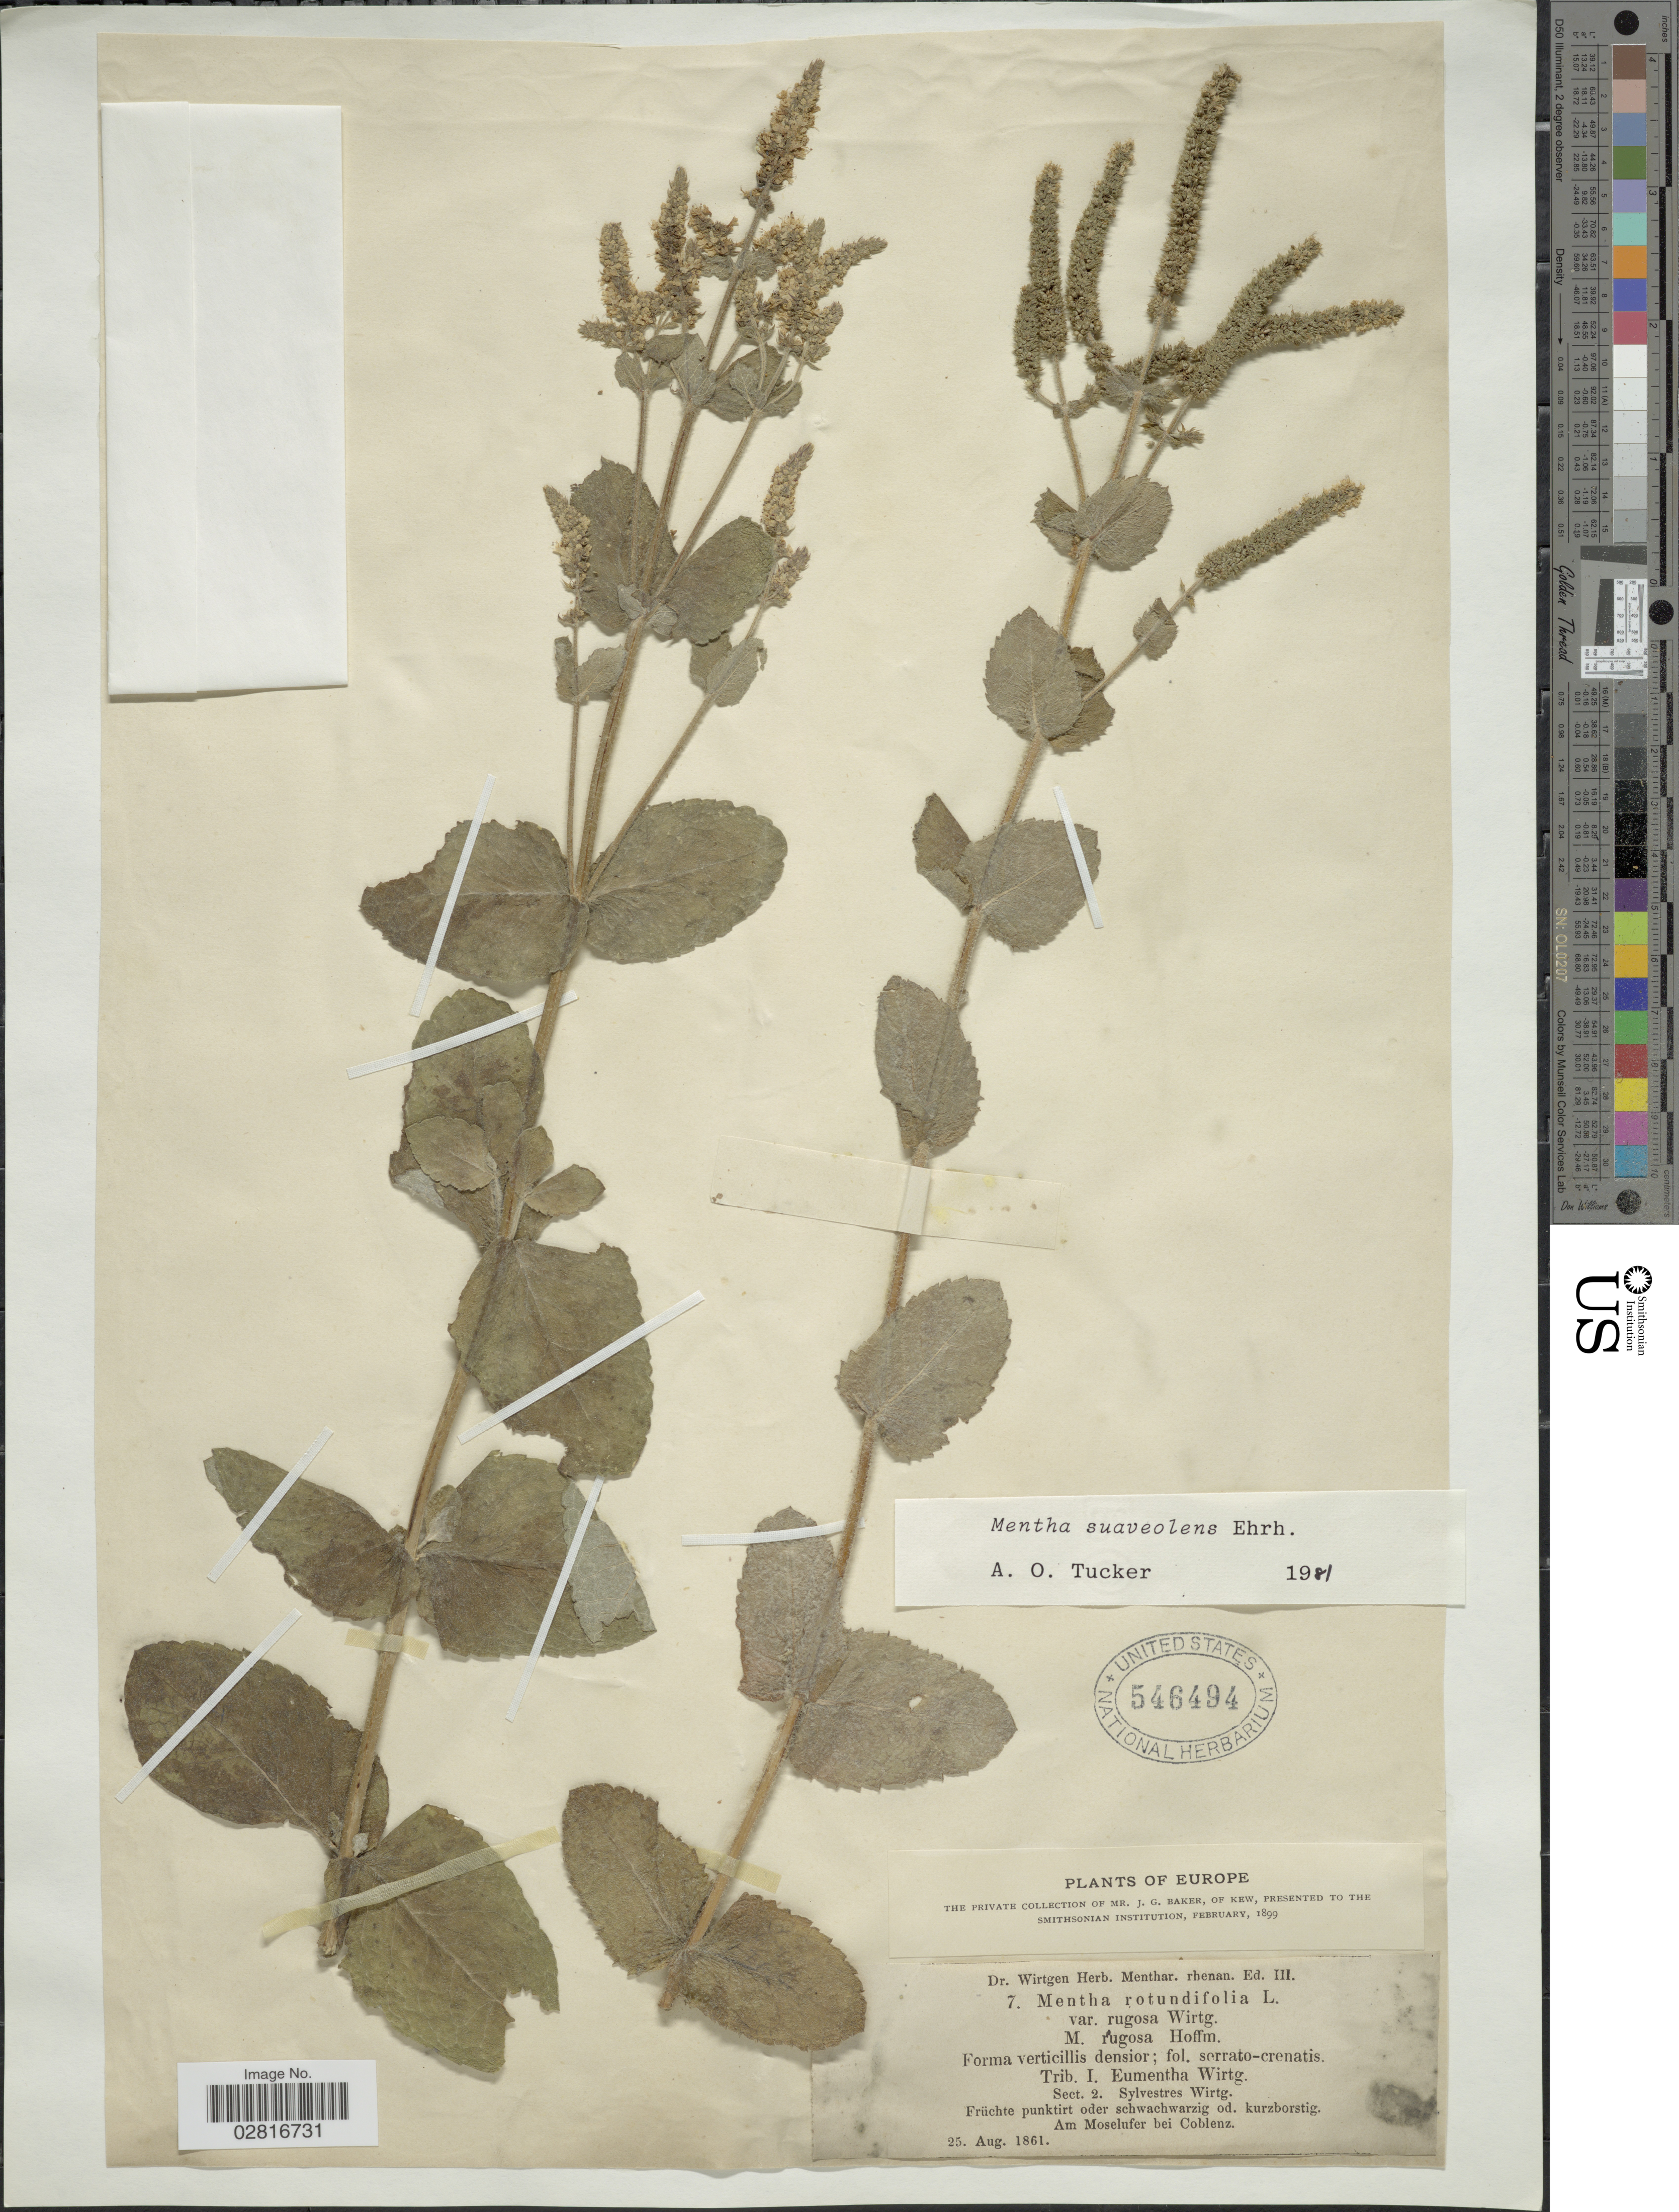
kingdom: Plantae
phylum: Tracheophyta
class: Magnoliopsida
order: Lamiales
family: Lamiaceae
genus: Mentha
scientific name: Mentha suaveolens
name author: Ehrh.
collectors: J. G. Baker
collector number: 7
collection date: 1861-08-25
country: Germany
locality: Europe. Früchte punktirt oder schwachwarzig od. kurzborstig. Am Moselufer bei Coblenz.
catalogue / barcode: US 546494